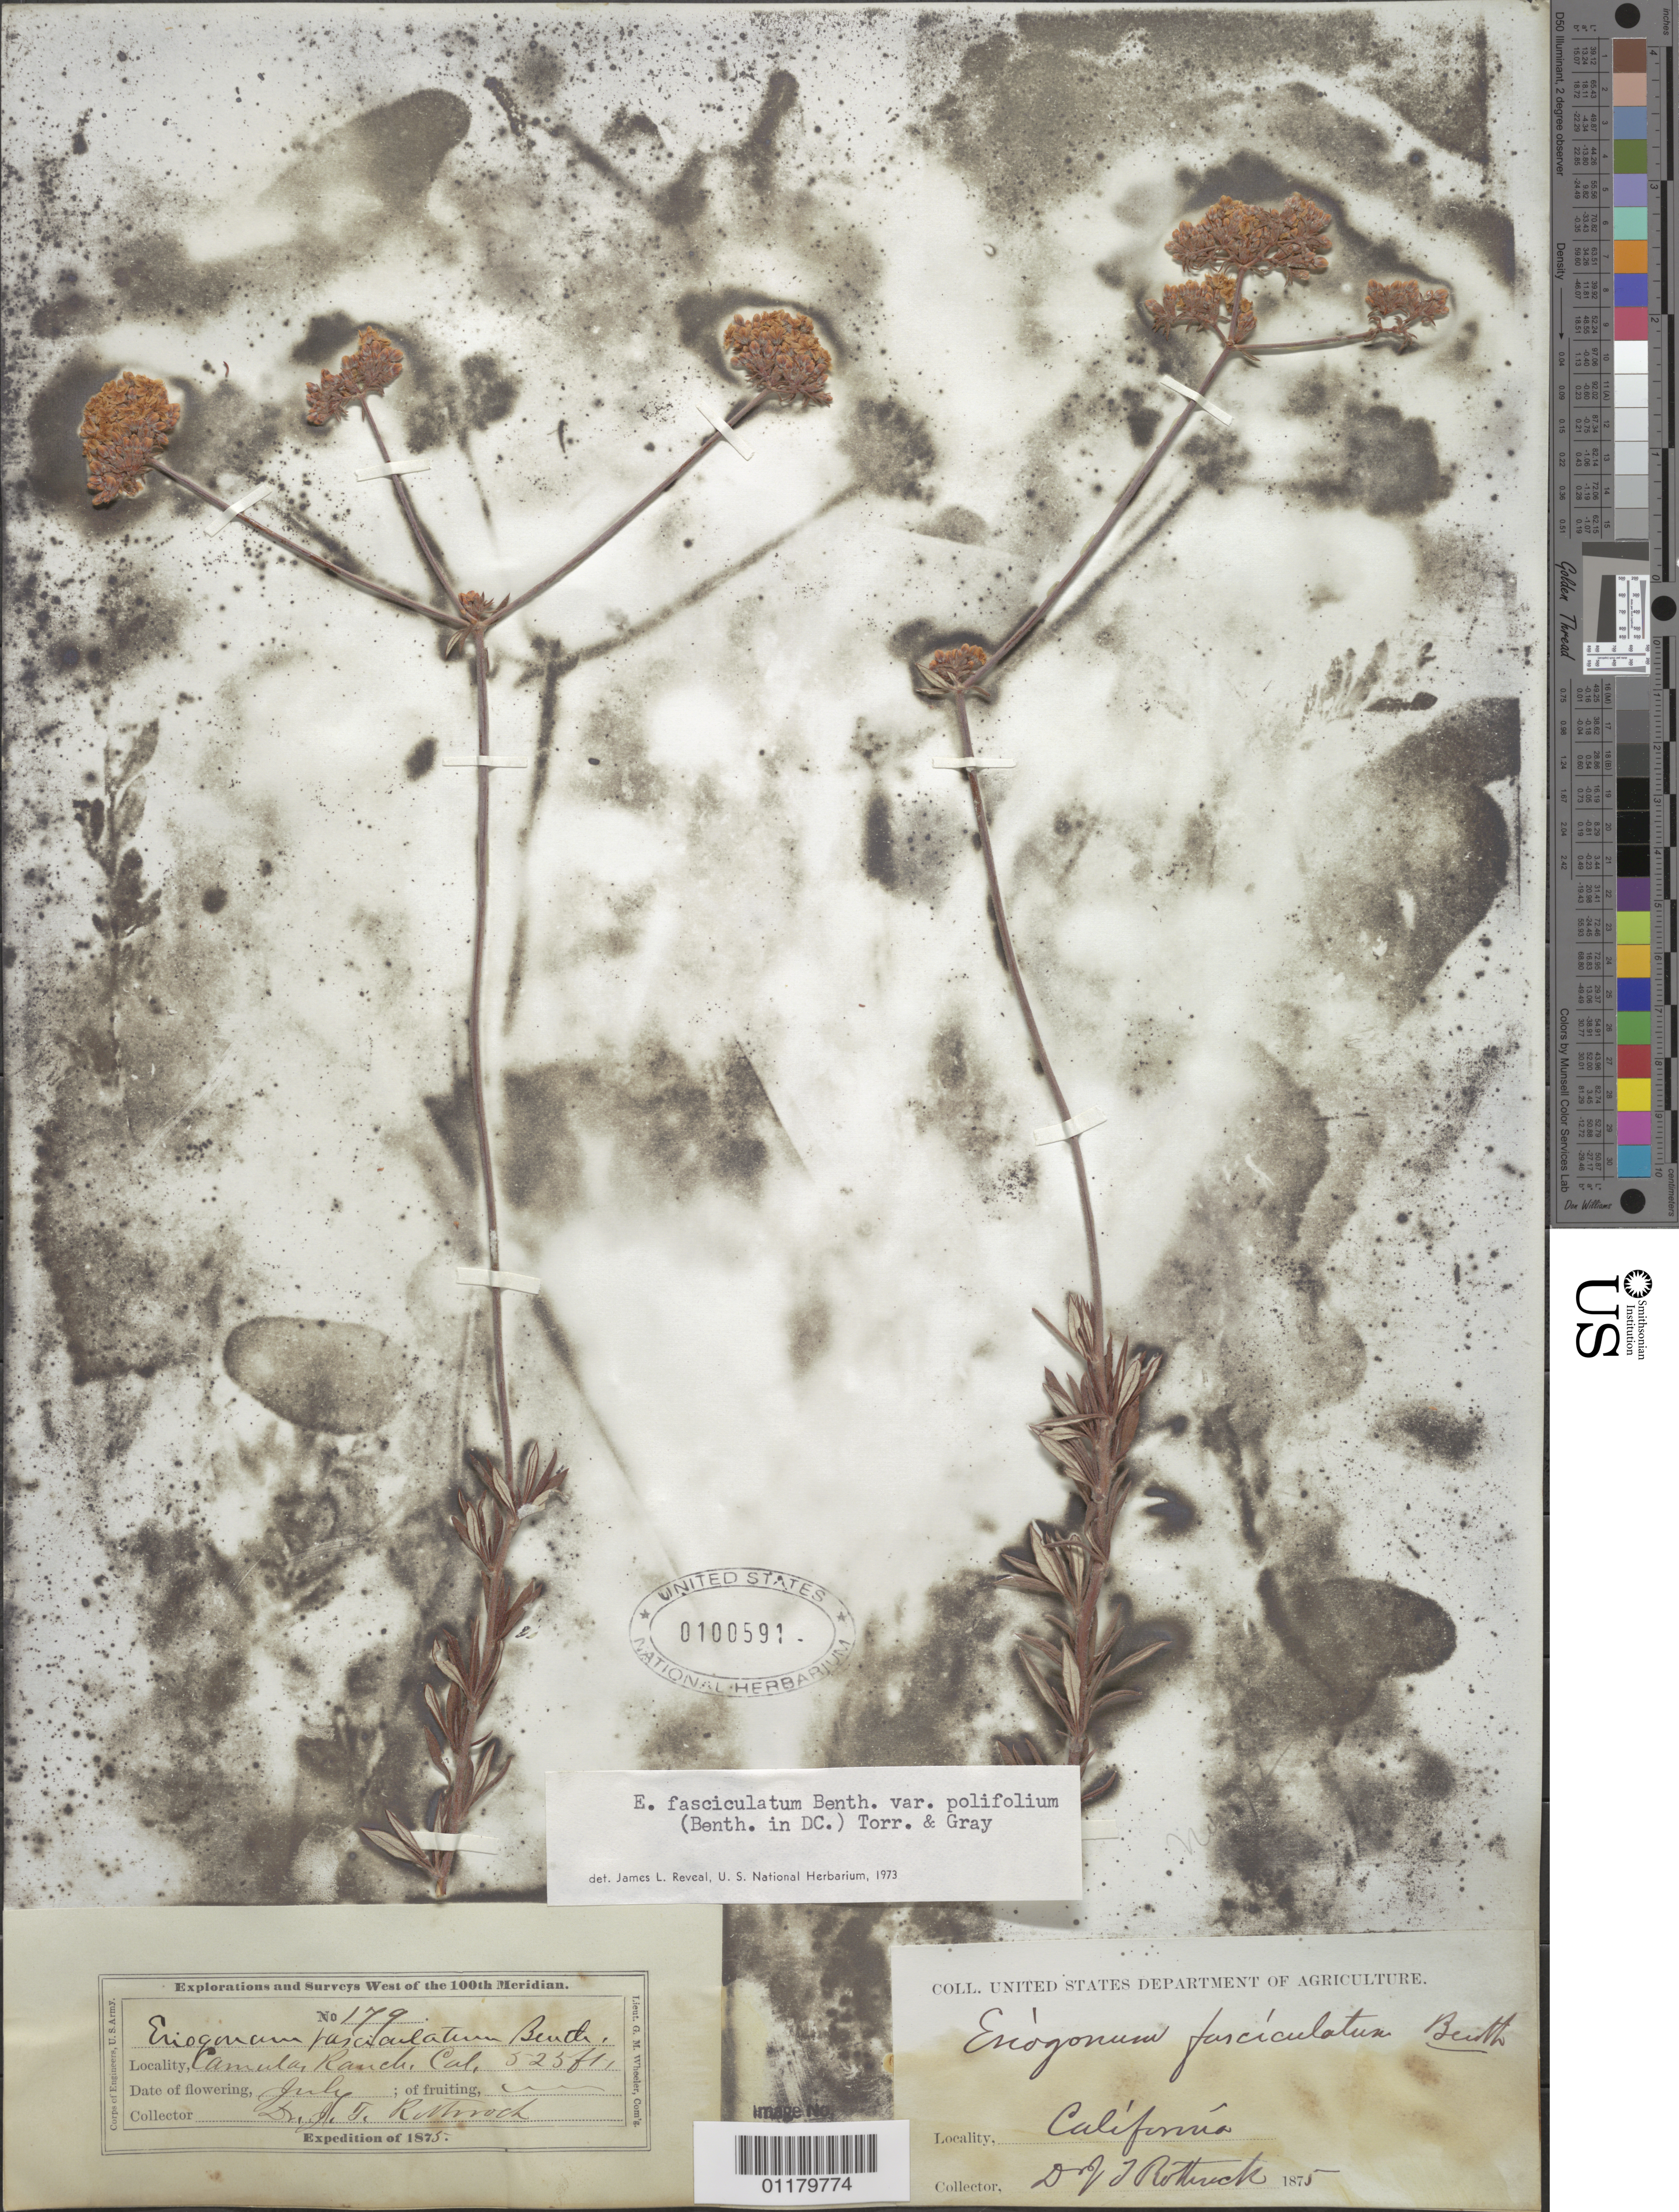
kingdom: Plantae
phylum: Tracheophyta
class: Magnoliopsida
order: Caryophyllales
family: Polygonaceae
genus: Eriogonum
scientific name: Eriogonum fasciculatum var. polifolium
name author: (Benth.) Torr. & A. Gray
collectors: J. T. Rothrock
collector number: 179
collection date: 1875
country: United States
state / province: California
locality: Camulos Ranch.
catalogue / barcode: US 100591